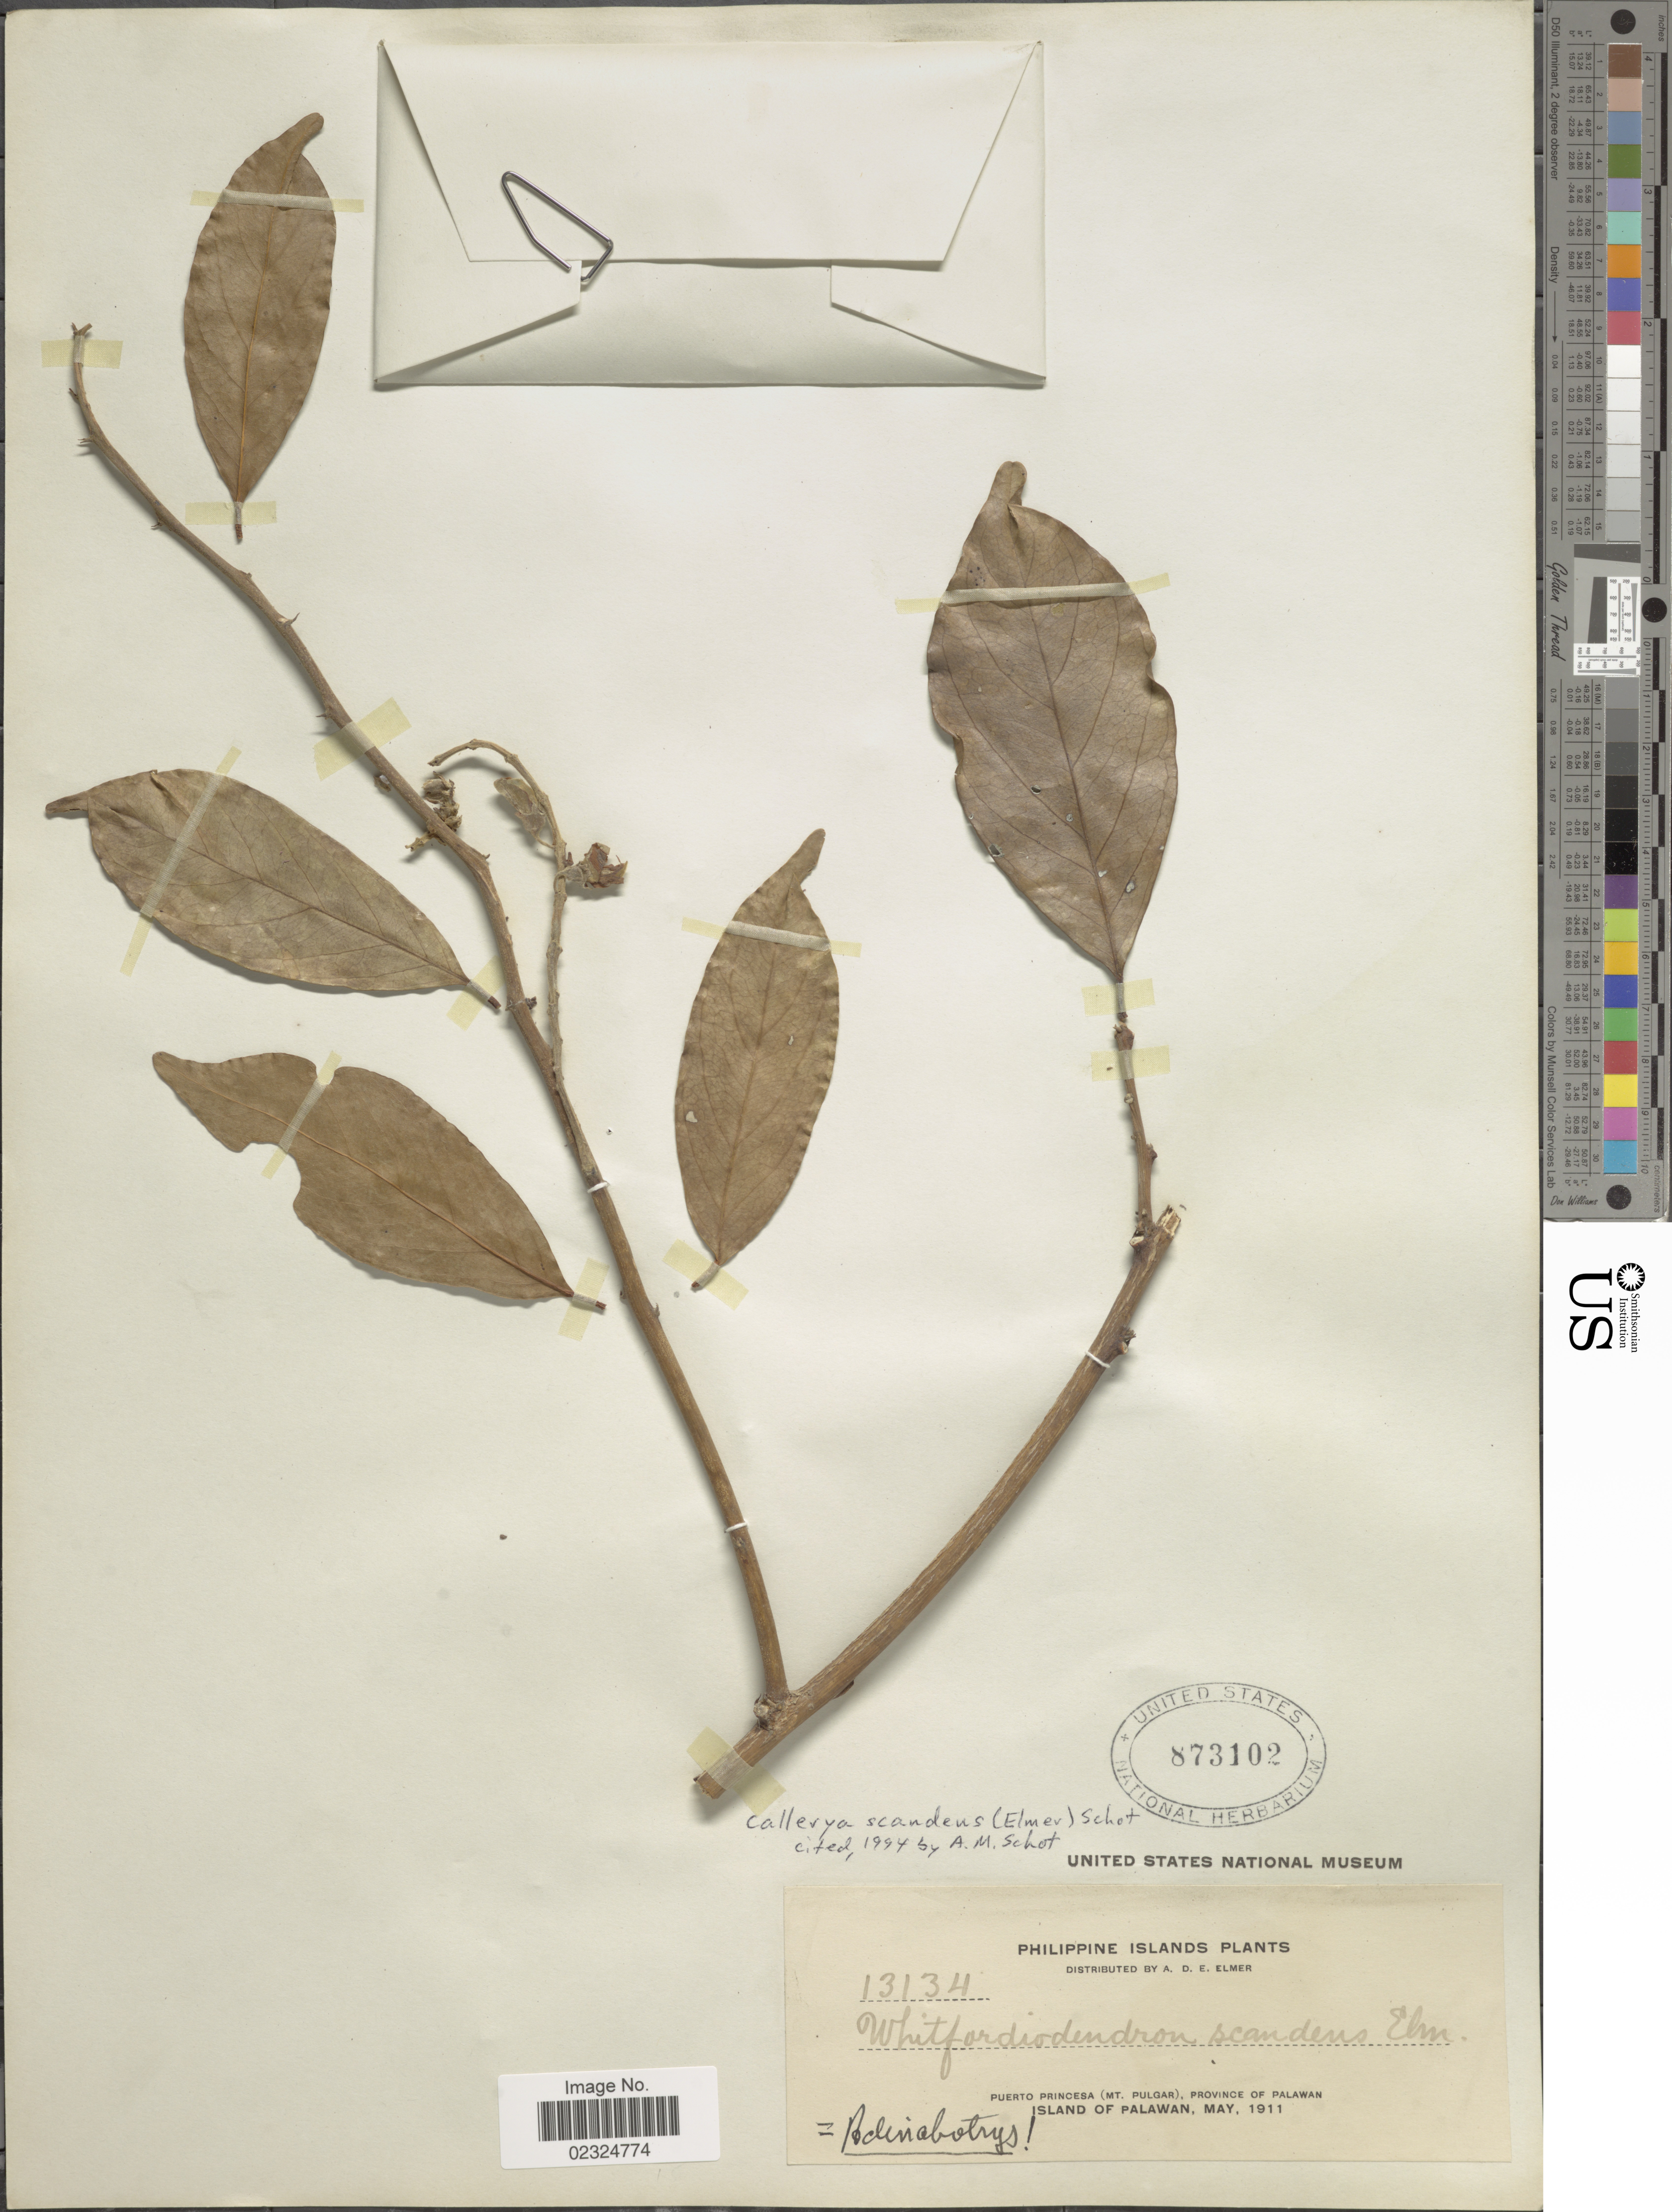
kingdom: Plantae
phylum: Tracheophyta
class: Magnoliopsida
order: Fabales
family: Fabaceae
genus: Whitfordiodendron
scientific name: Whitfordiodendron scandens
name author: (Elmer) Elmer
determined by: Strong, Mark T., (BOT), Smithsonian Institution - National Museum of Natural History (UNITED STATES)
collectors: A. D. E. Elmer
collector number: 13134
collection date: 1911-05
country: Philippines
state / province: Mimaropa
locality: Puerto Princesa (Mt. Pulgar), Island of Palawan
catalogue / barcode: US 873102